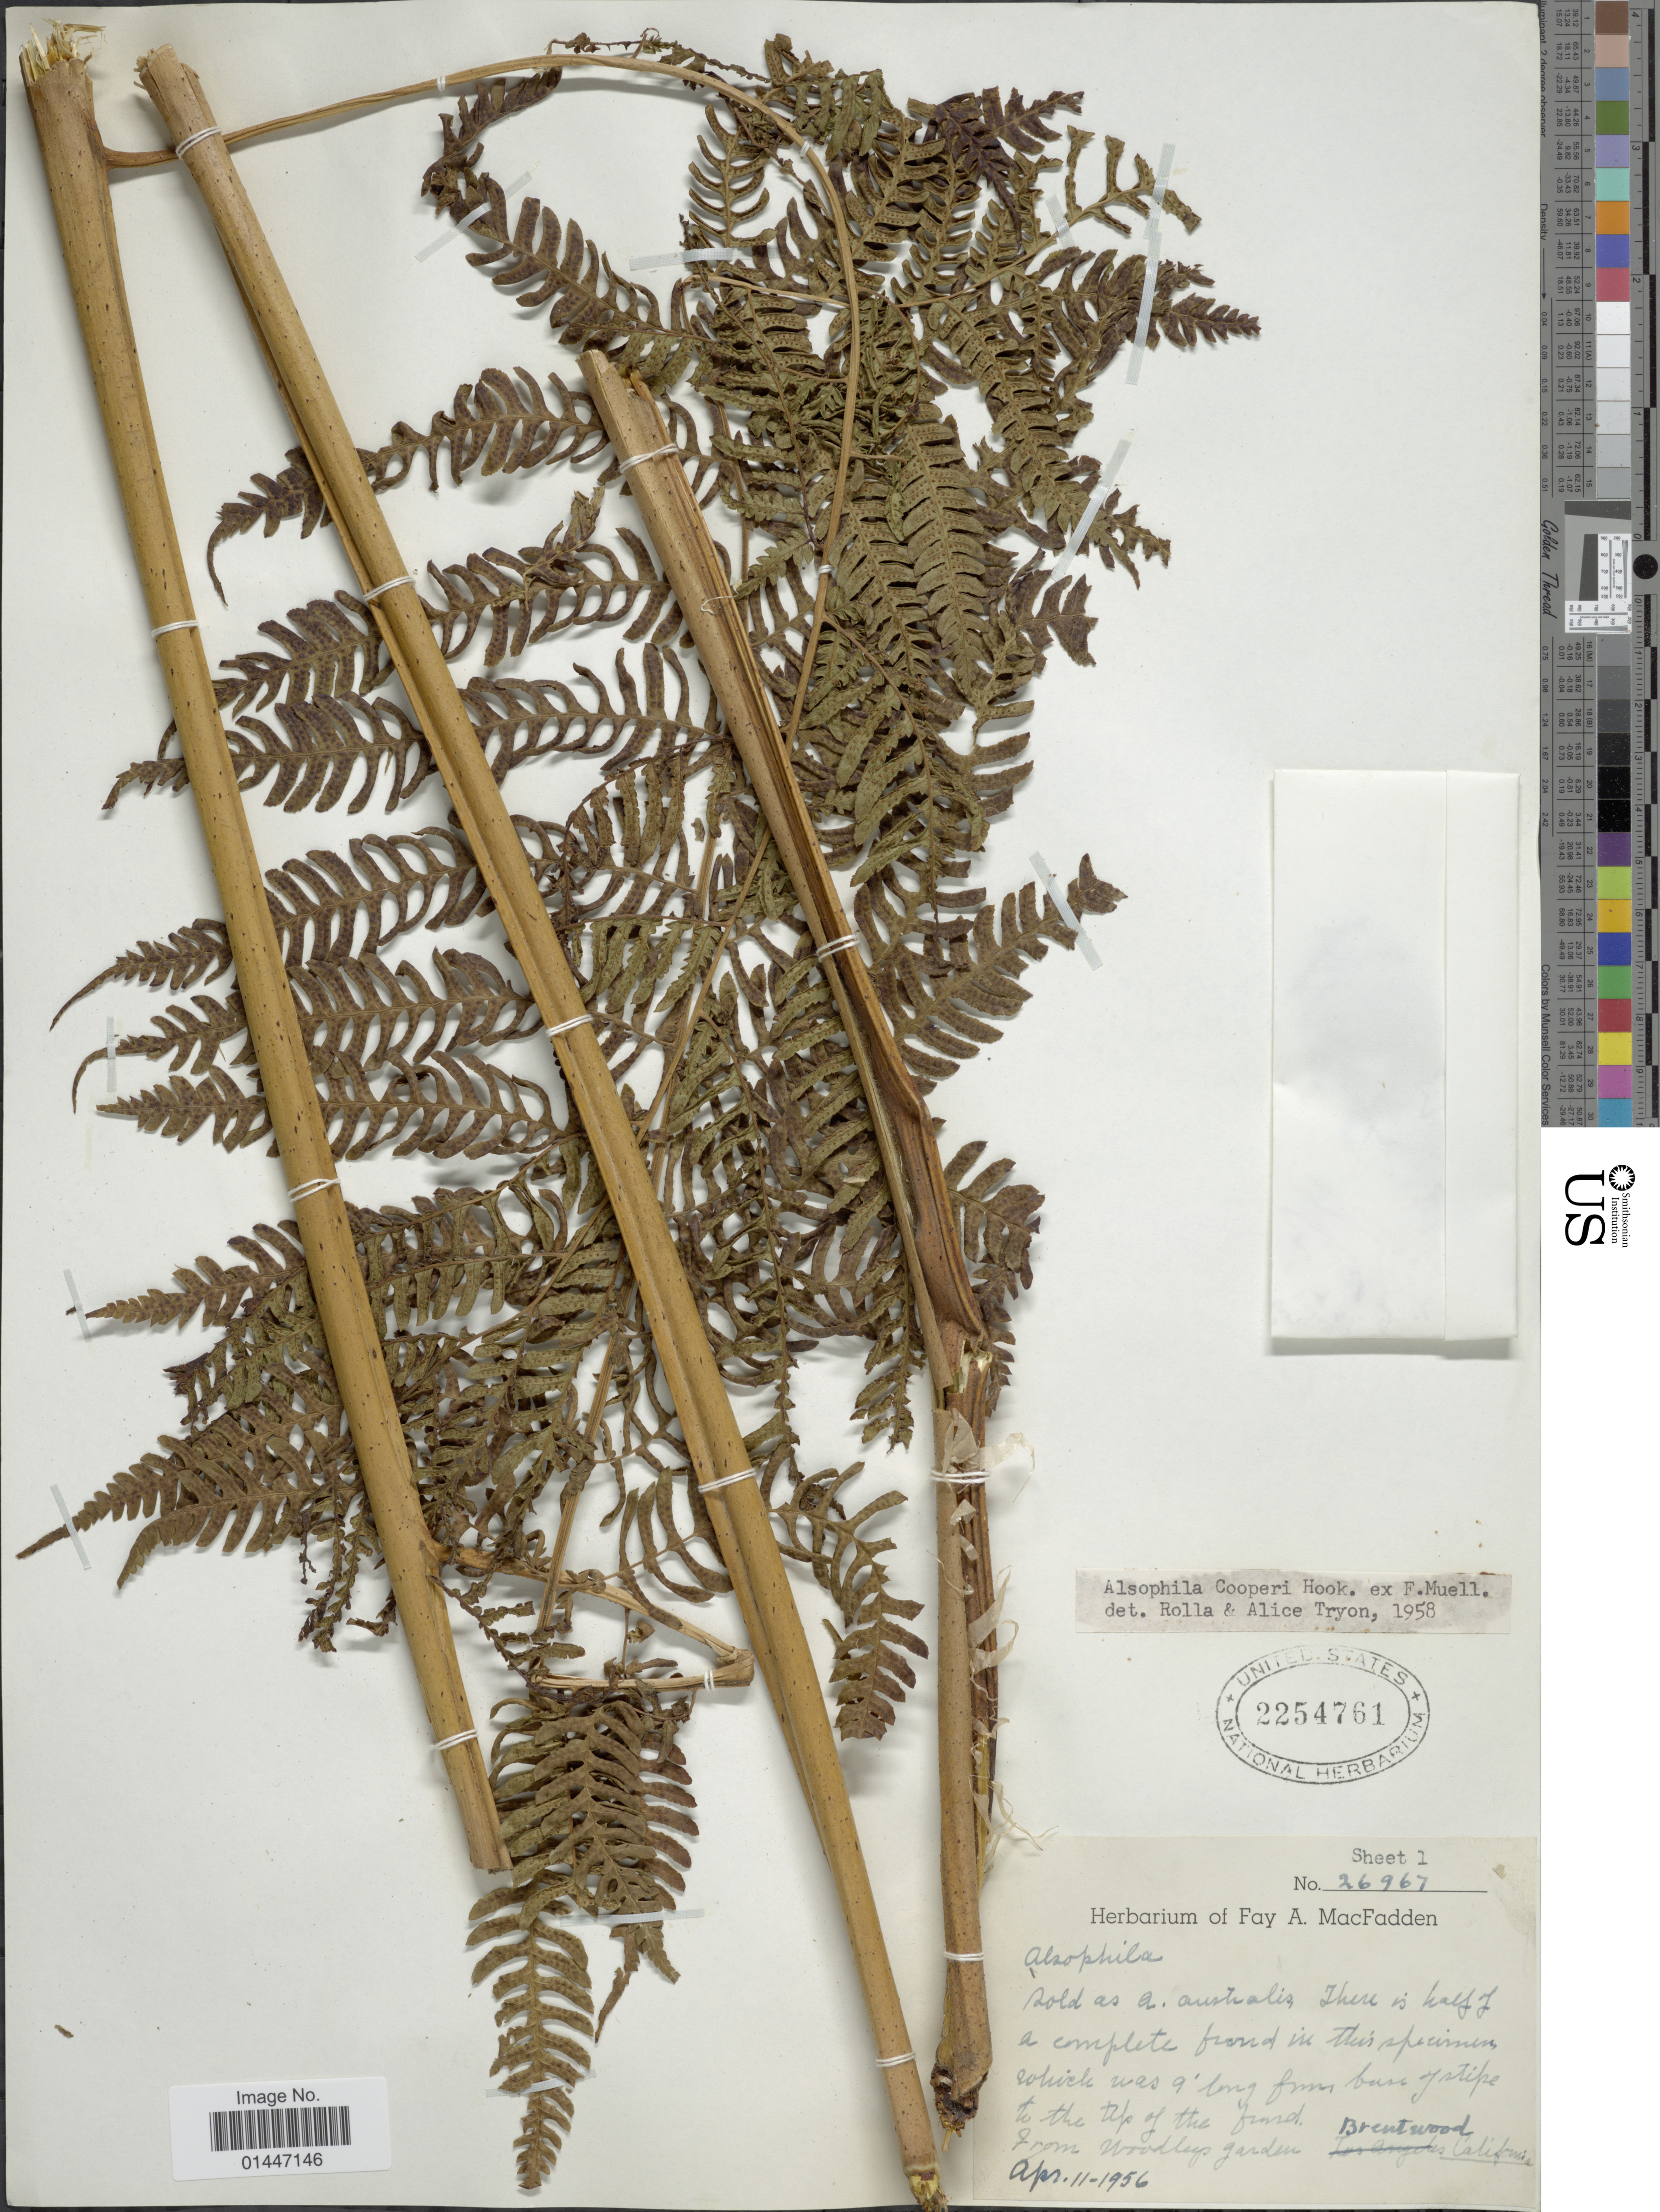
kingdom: Plantae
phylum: Tracheophyta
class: Polypodiopsida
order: Cyatheales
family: Cyatheaceae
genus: Sphaeropteris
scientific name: Sphaeropteris cooperi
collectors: F. MacFadden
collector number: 26967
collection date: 1956-04-11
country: United States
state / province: California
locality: Woodleys garden, Brentwood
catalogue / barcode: US 2254761